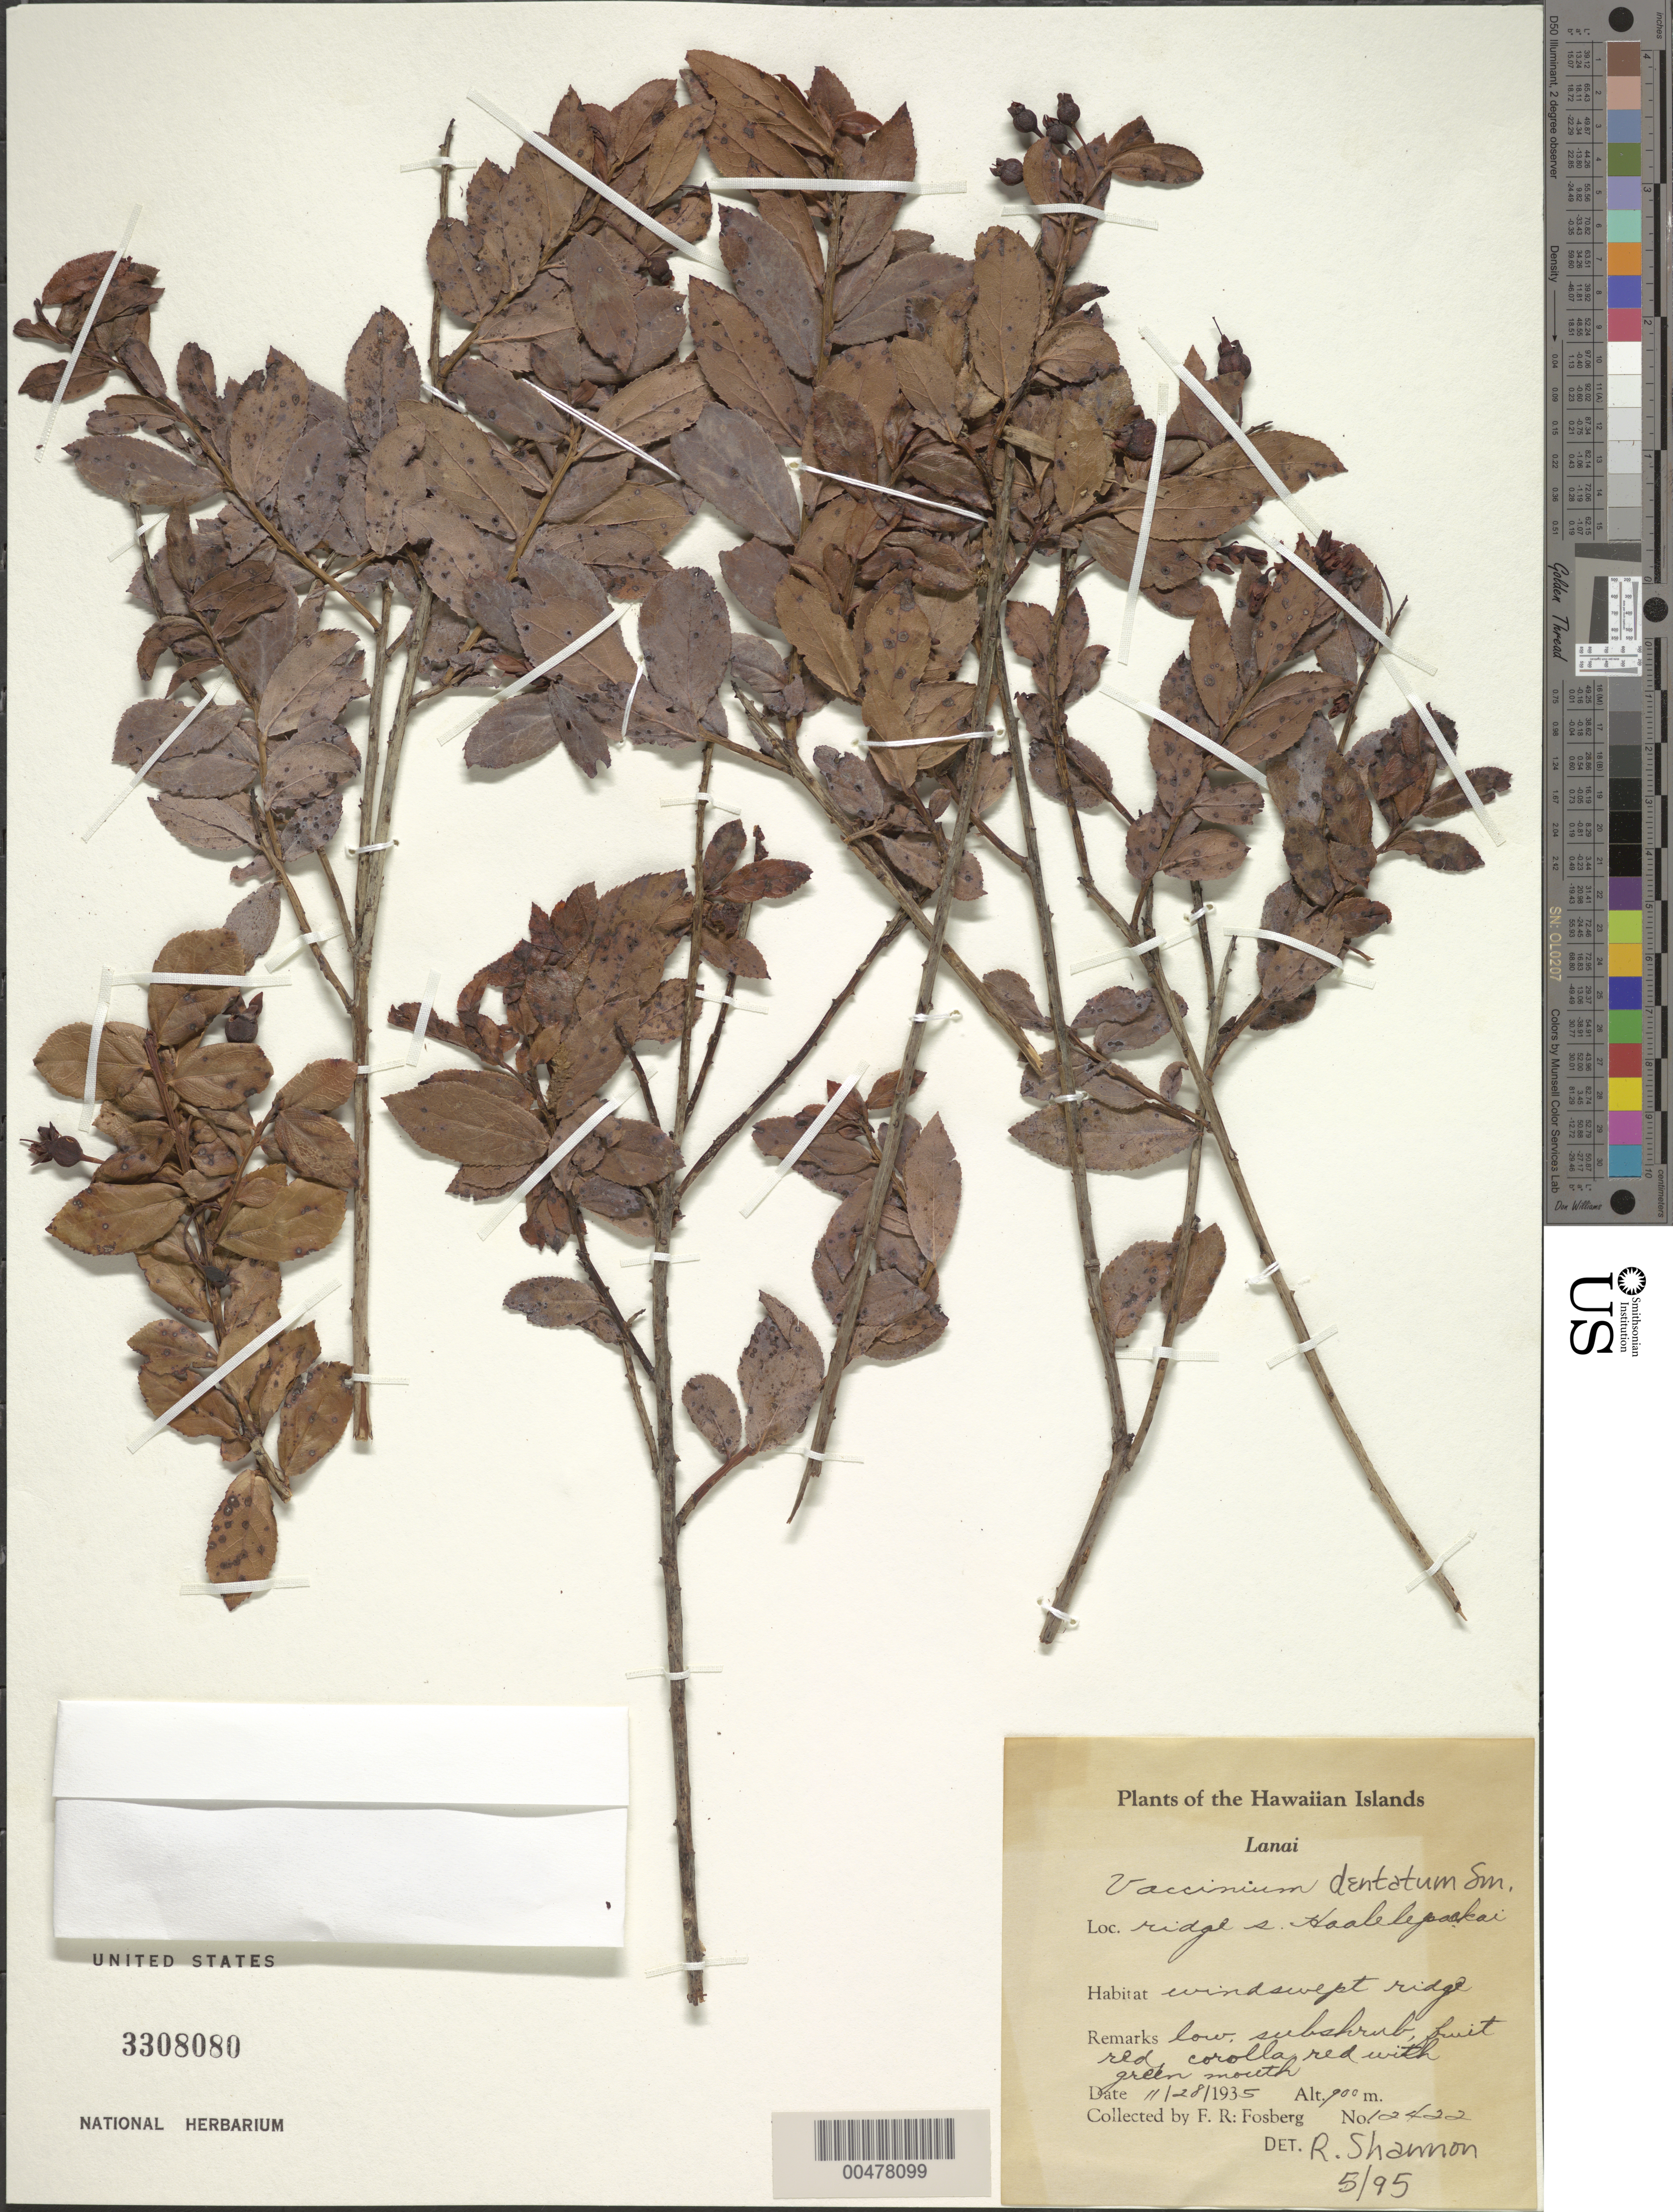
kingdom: Plantae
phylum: Tracheophyta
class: Magnoliopsida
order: Ericales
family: Ericaceae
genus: Vaccinium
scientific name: Vaccinium dentatum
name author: Sm.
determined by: Shannon, R.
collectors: F. R. Fosberg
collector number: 12422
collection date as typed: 28 Nov 1935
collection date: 1935-11-28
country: United States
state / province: Hawaii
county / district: Maui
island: Lana'i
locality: Ridge S Haalelepaakai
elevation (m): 900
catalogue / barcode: US 3308080